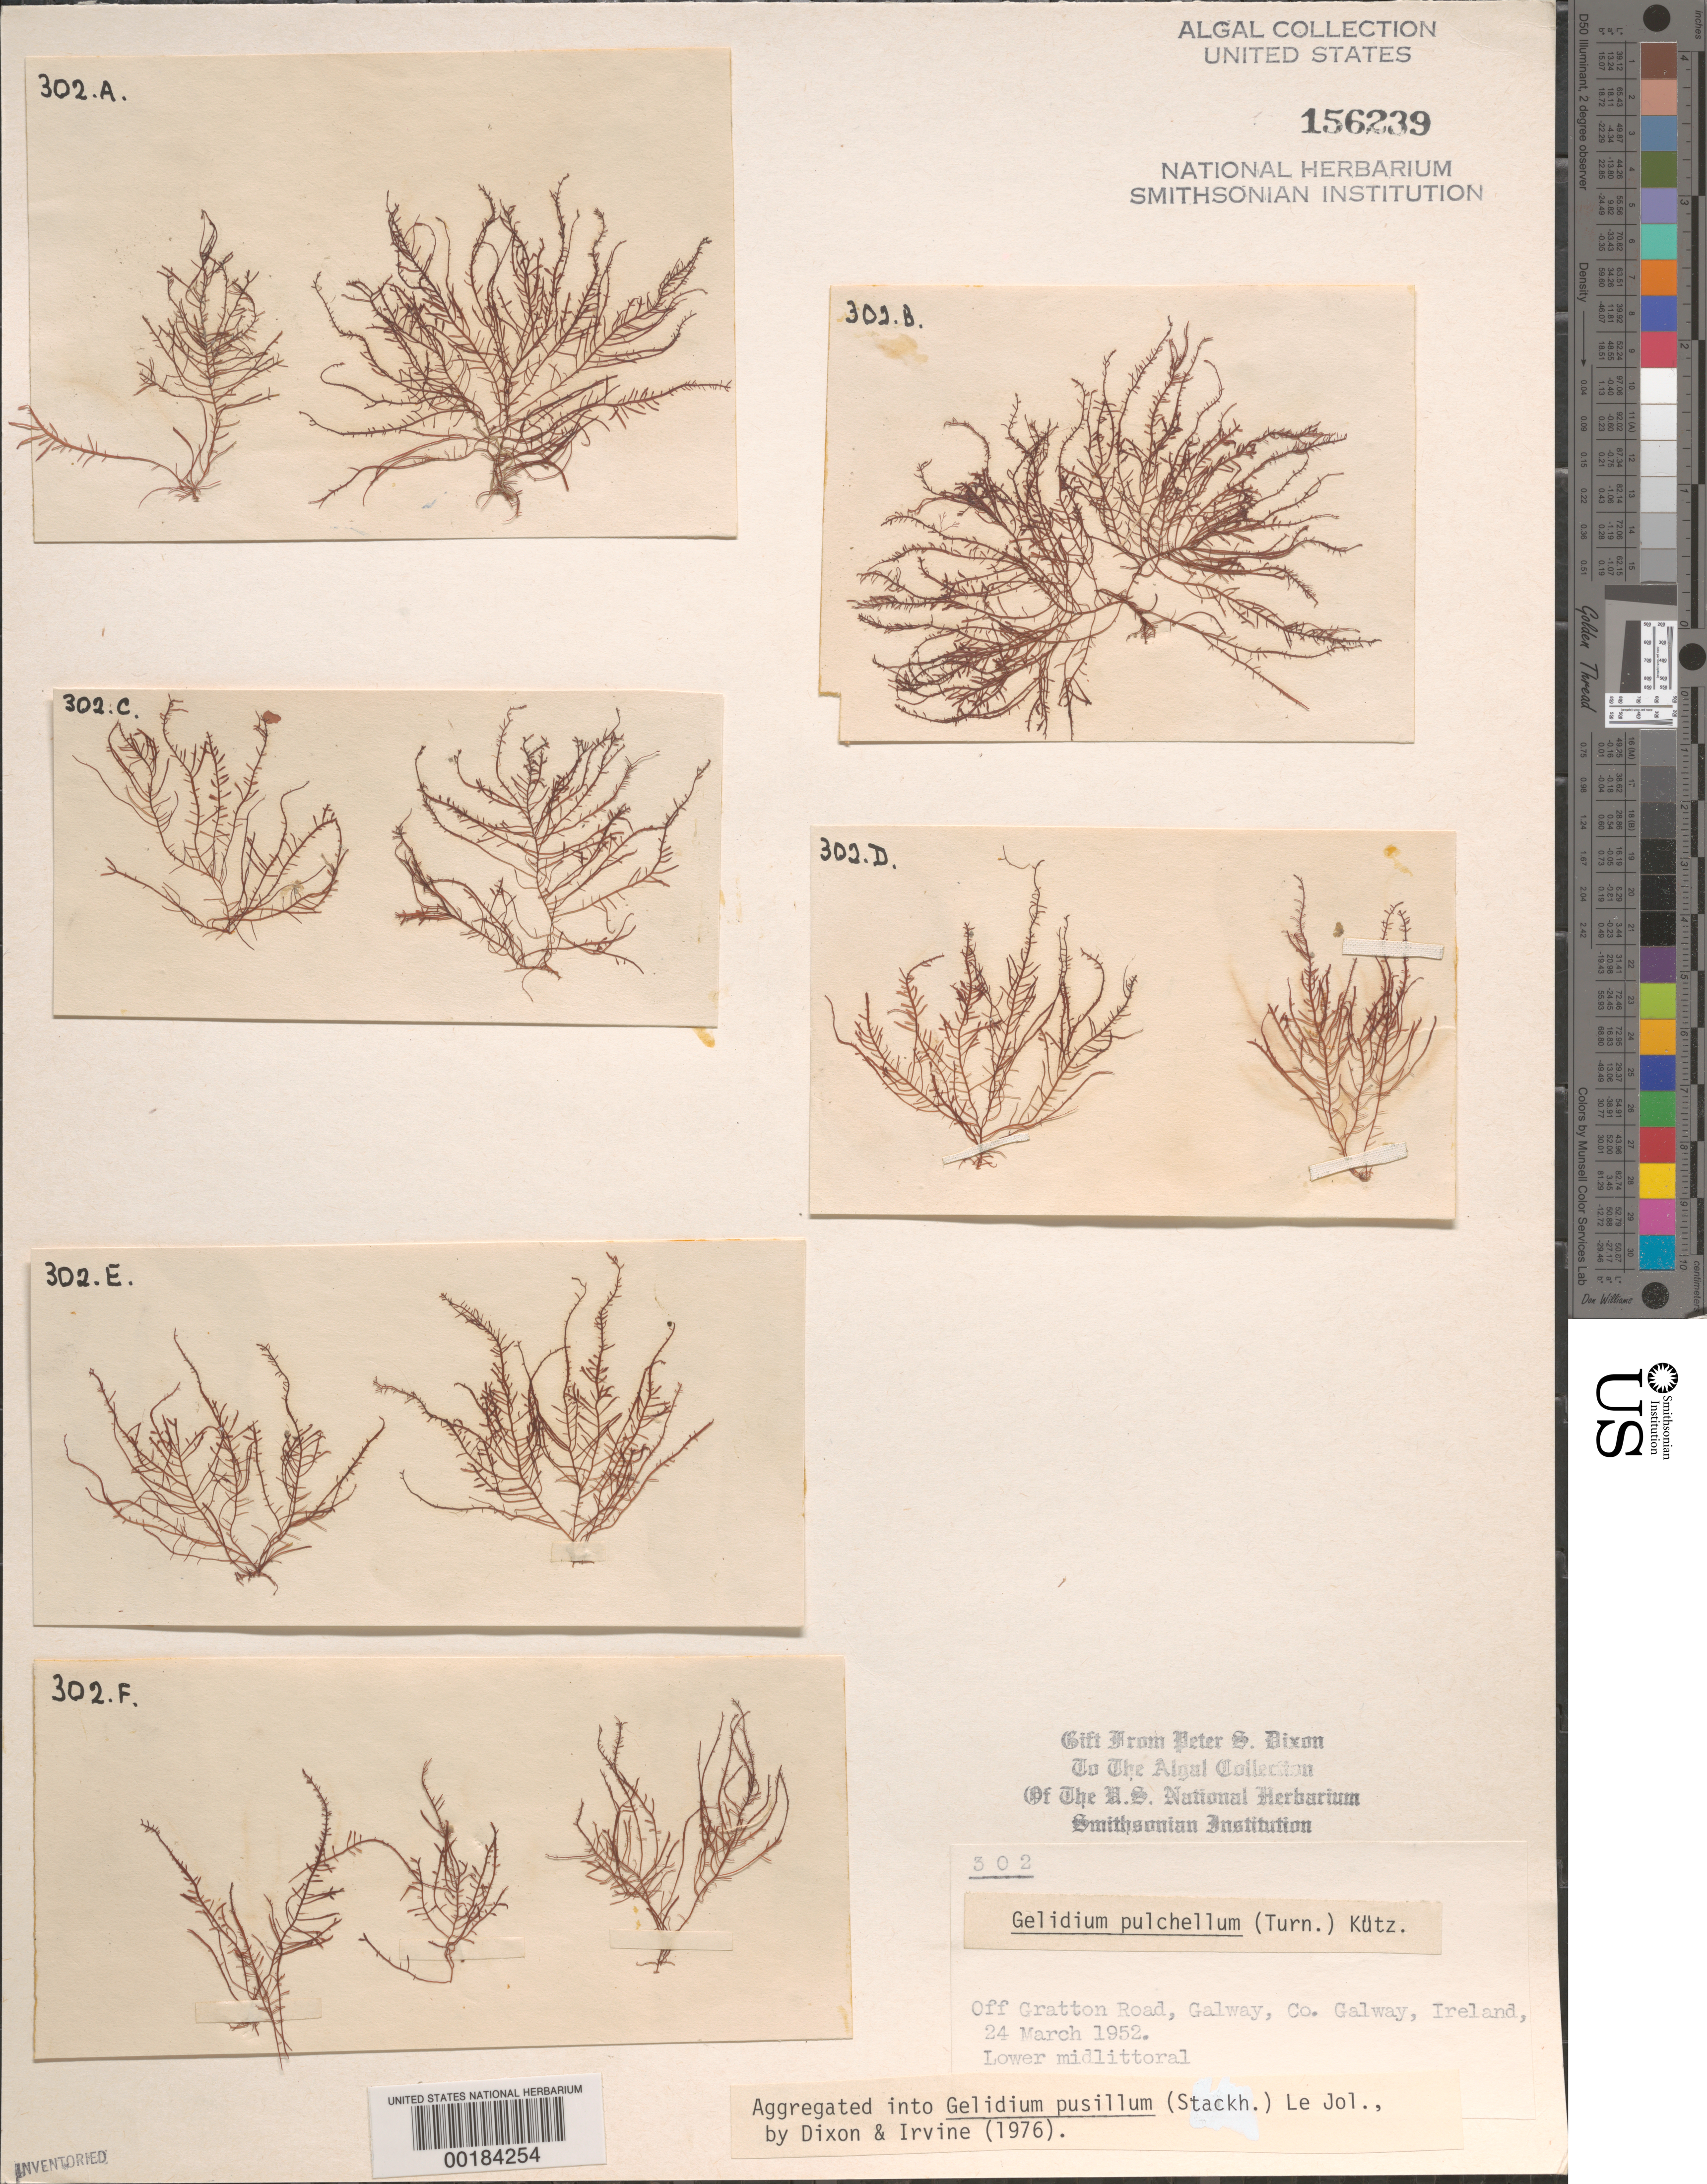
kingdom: Plantae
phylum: Rhodophyta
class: Florideophyceae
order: Gelidiales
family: Gelidiaceae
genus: Gelidium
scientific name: Gelidium pusillum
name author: (Stackh.) Le Jol.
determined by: Dixon, P. S.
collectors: P. S. Dixon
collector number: PSD 302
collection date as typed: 24 Mar 1952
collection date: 1952-03-24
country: Ireland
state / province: Connaught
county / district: Galway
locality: Off Gratton Road, Galway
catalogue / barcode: US 156239